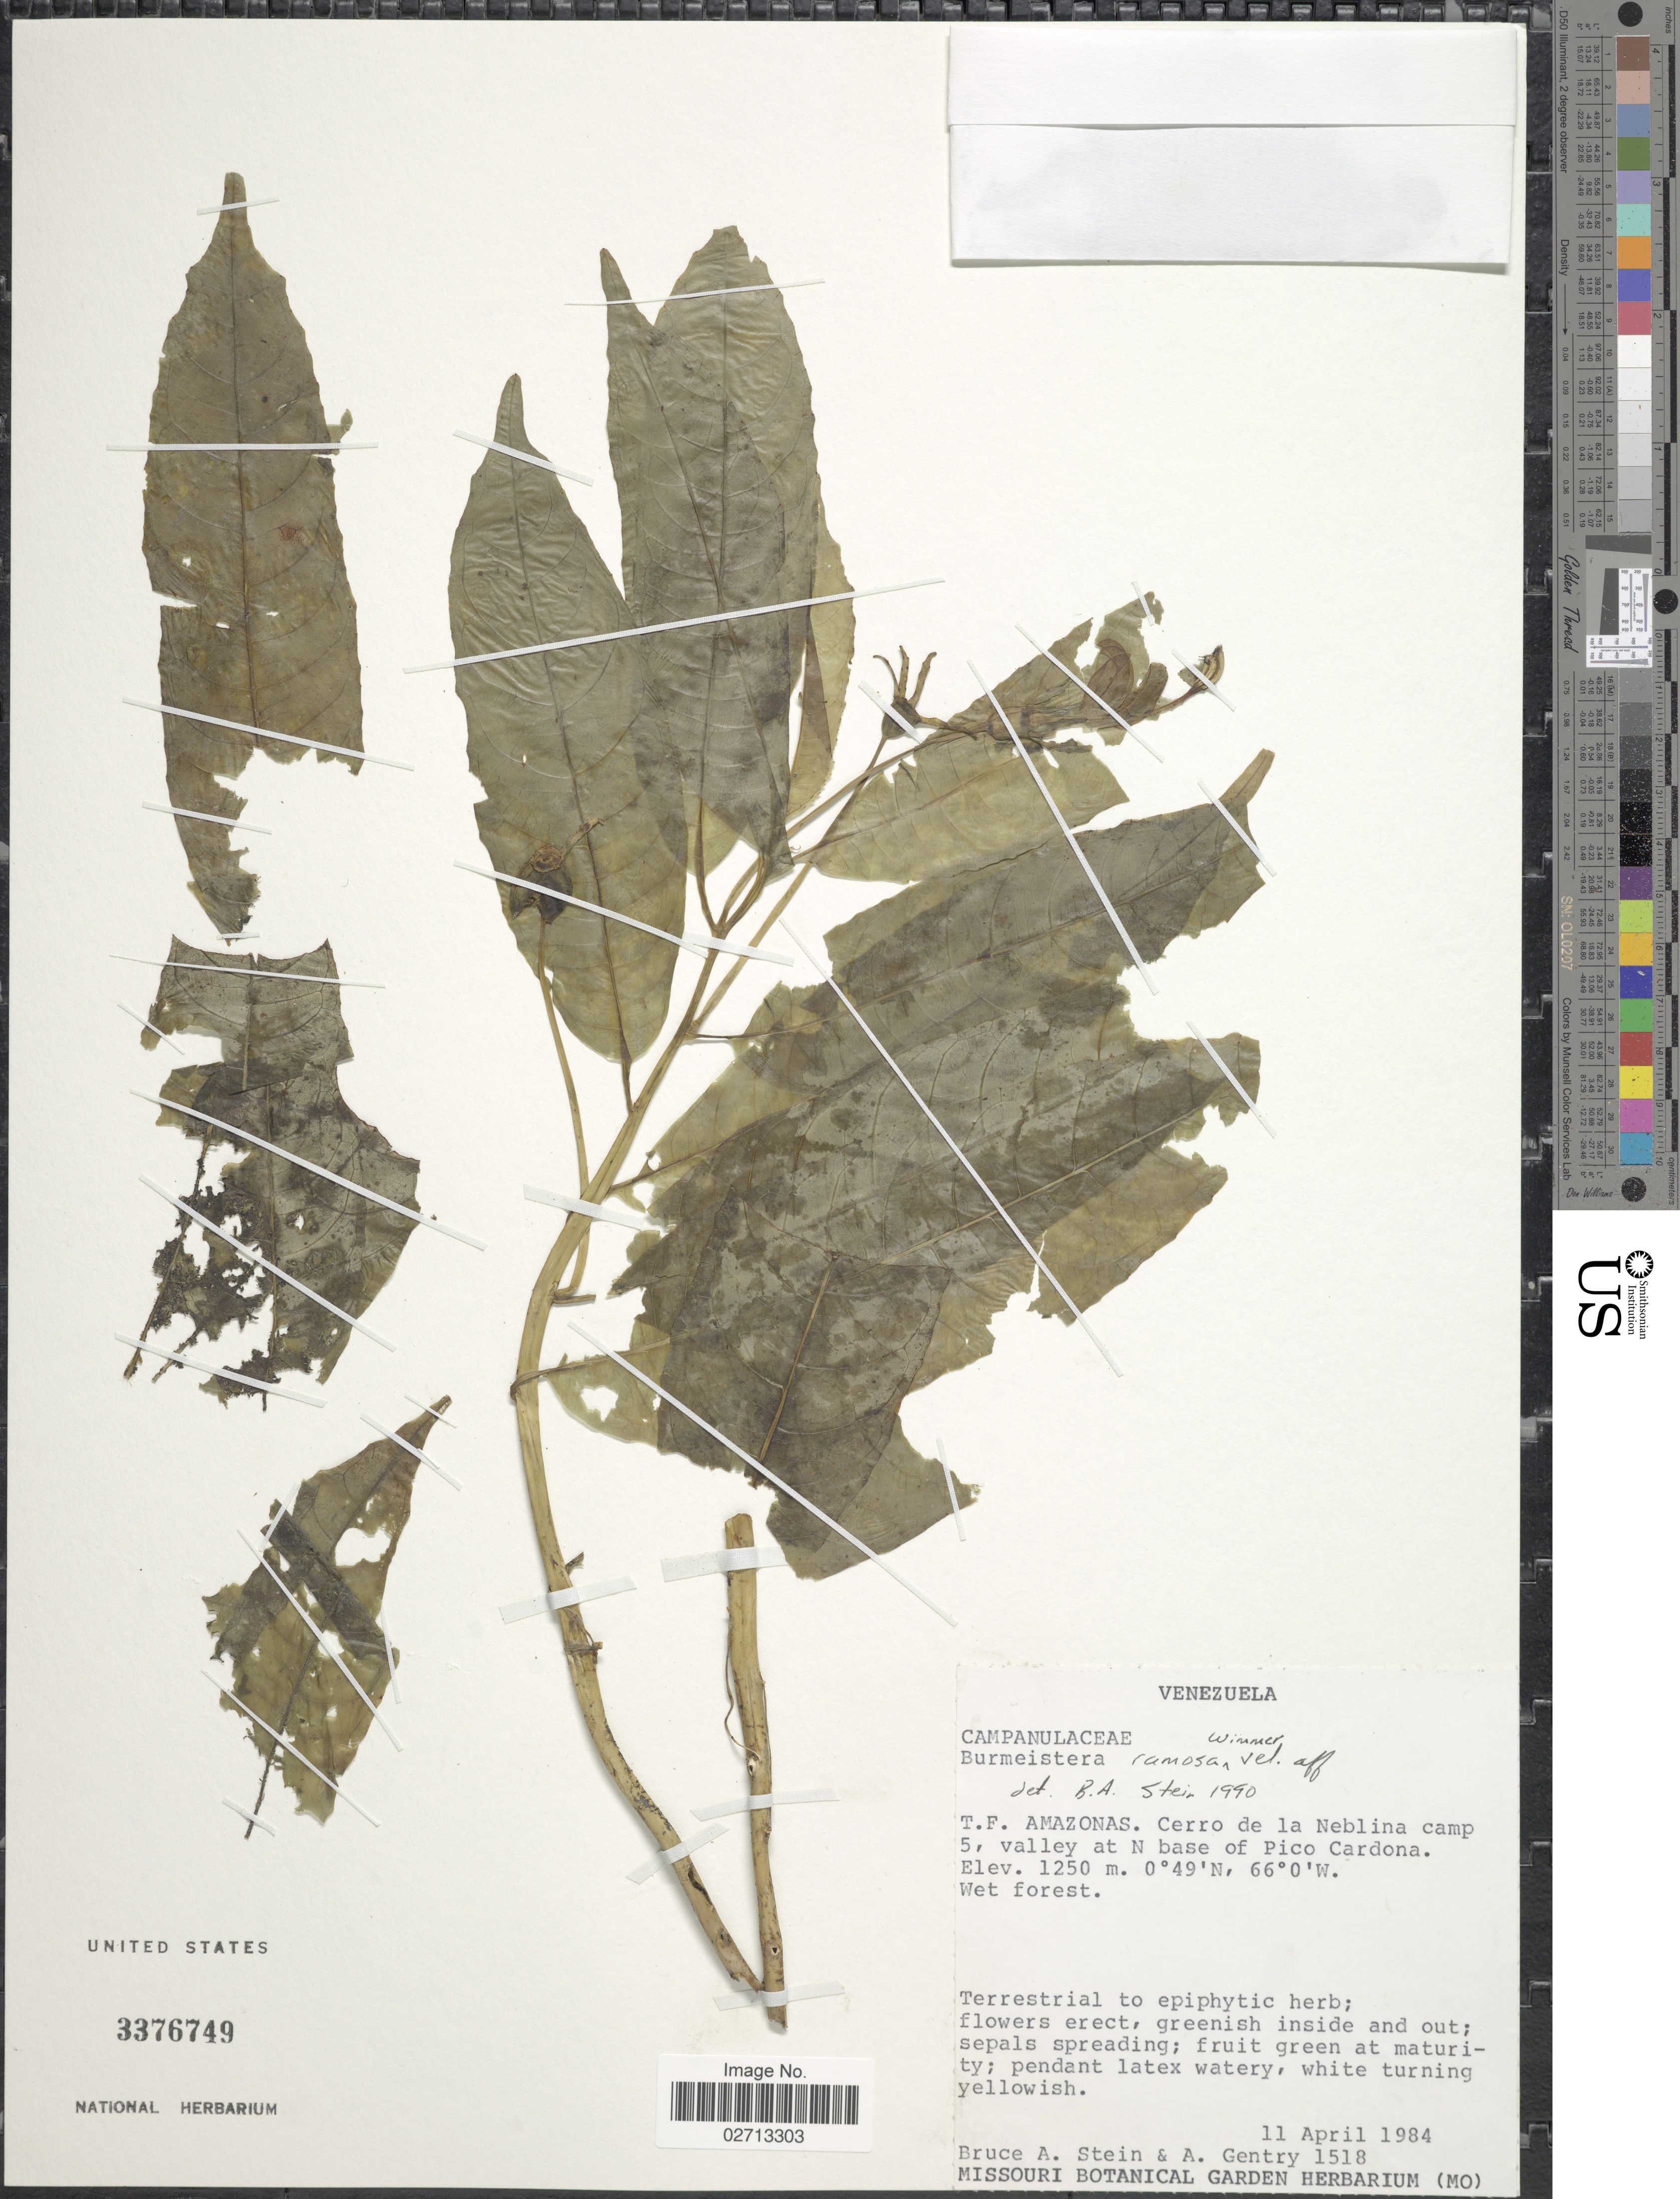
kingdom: Plantae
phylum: Tracheophyta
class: Magnoliopsida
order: Asterales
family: Campanulaceae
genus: Burmeistera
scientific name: Burmeistera ramosa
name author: E. Wimm.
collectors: B. A. Stein & A. H. Gentry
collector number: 1518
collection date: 1984-04-11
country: Venezuela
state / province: Amazonas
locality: T.F. Amazonas. Cerro de la Neblina camp 5, valley at N base of Pico Cardona.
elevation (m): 1250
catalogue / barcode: US 3376749